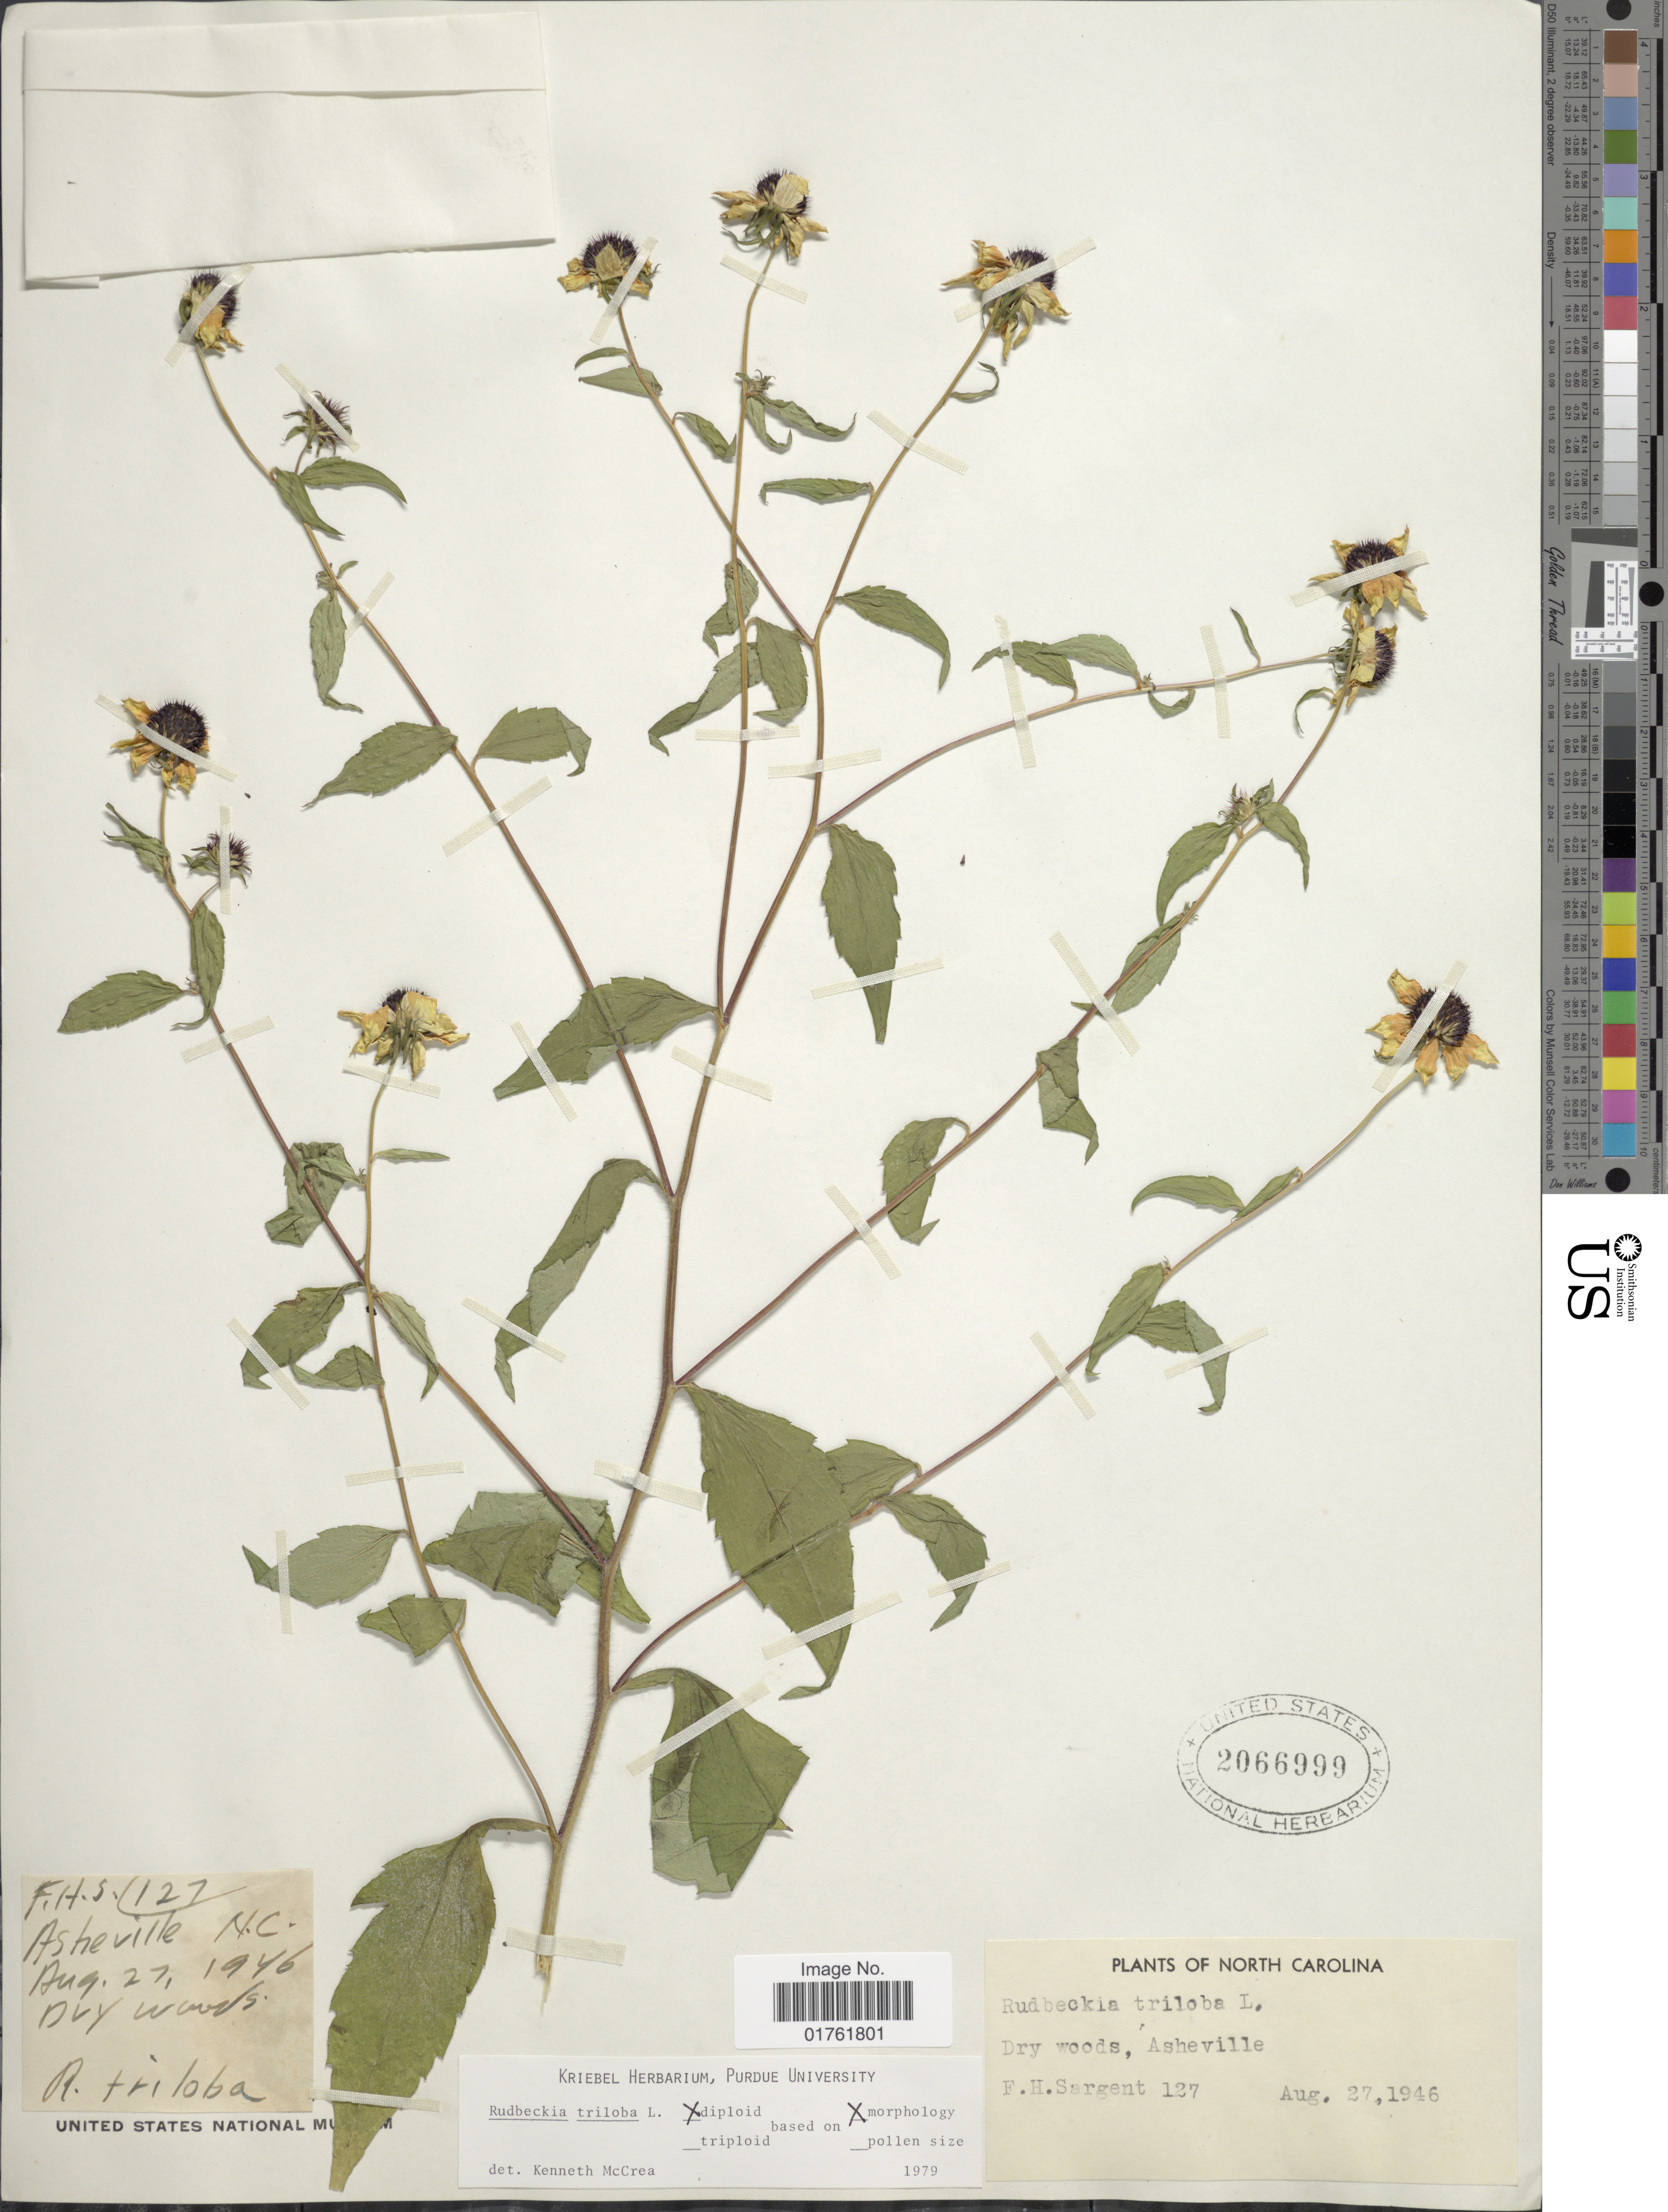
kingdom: Plantae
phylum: Tracheophyta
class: Magnoliopsida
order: Asterales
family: Asteraceae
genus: Rudbeckia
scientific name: Rudbeckia triloba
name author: L.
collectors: F. H. Sargent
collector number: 127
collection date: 1946-08-27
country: United States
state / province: North Carolina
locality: Dry woods, Asheville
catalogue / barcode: US 2066999